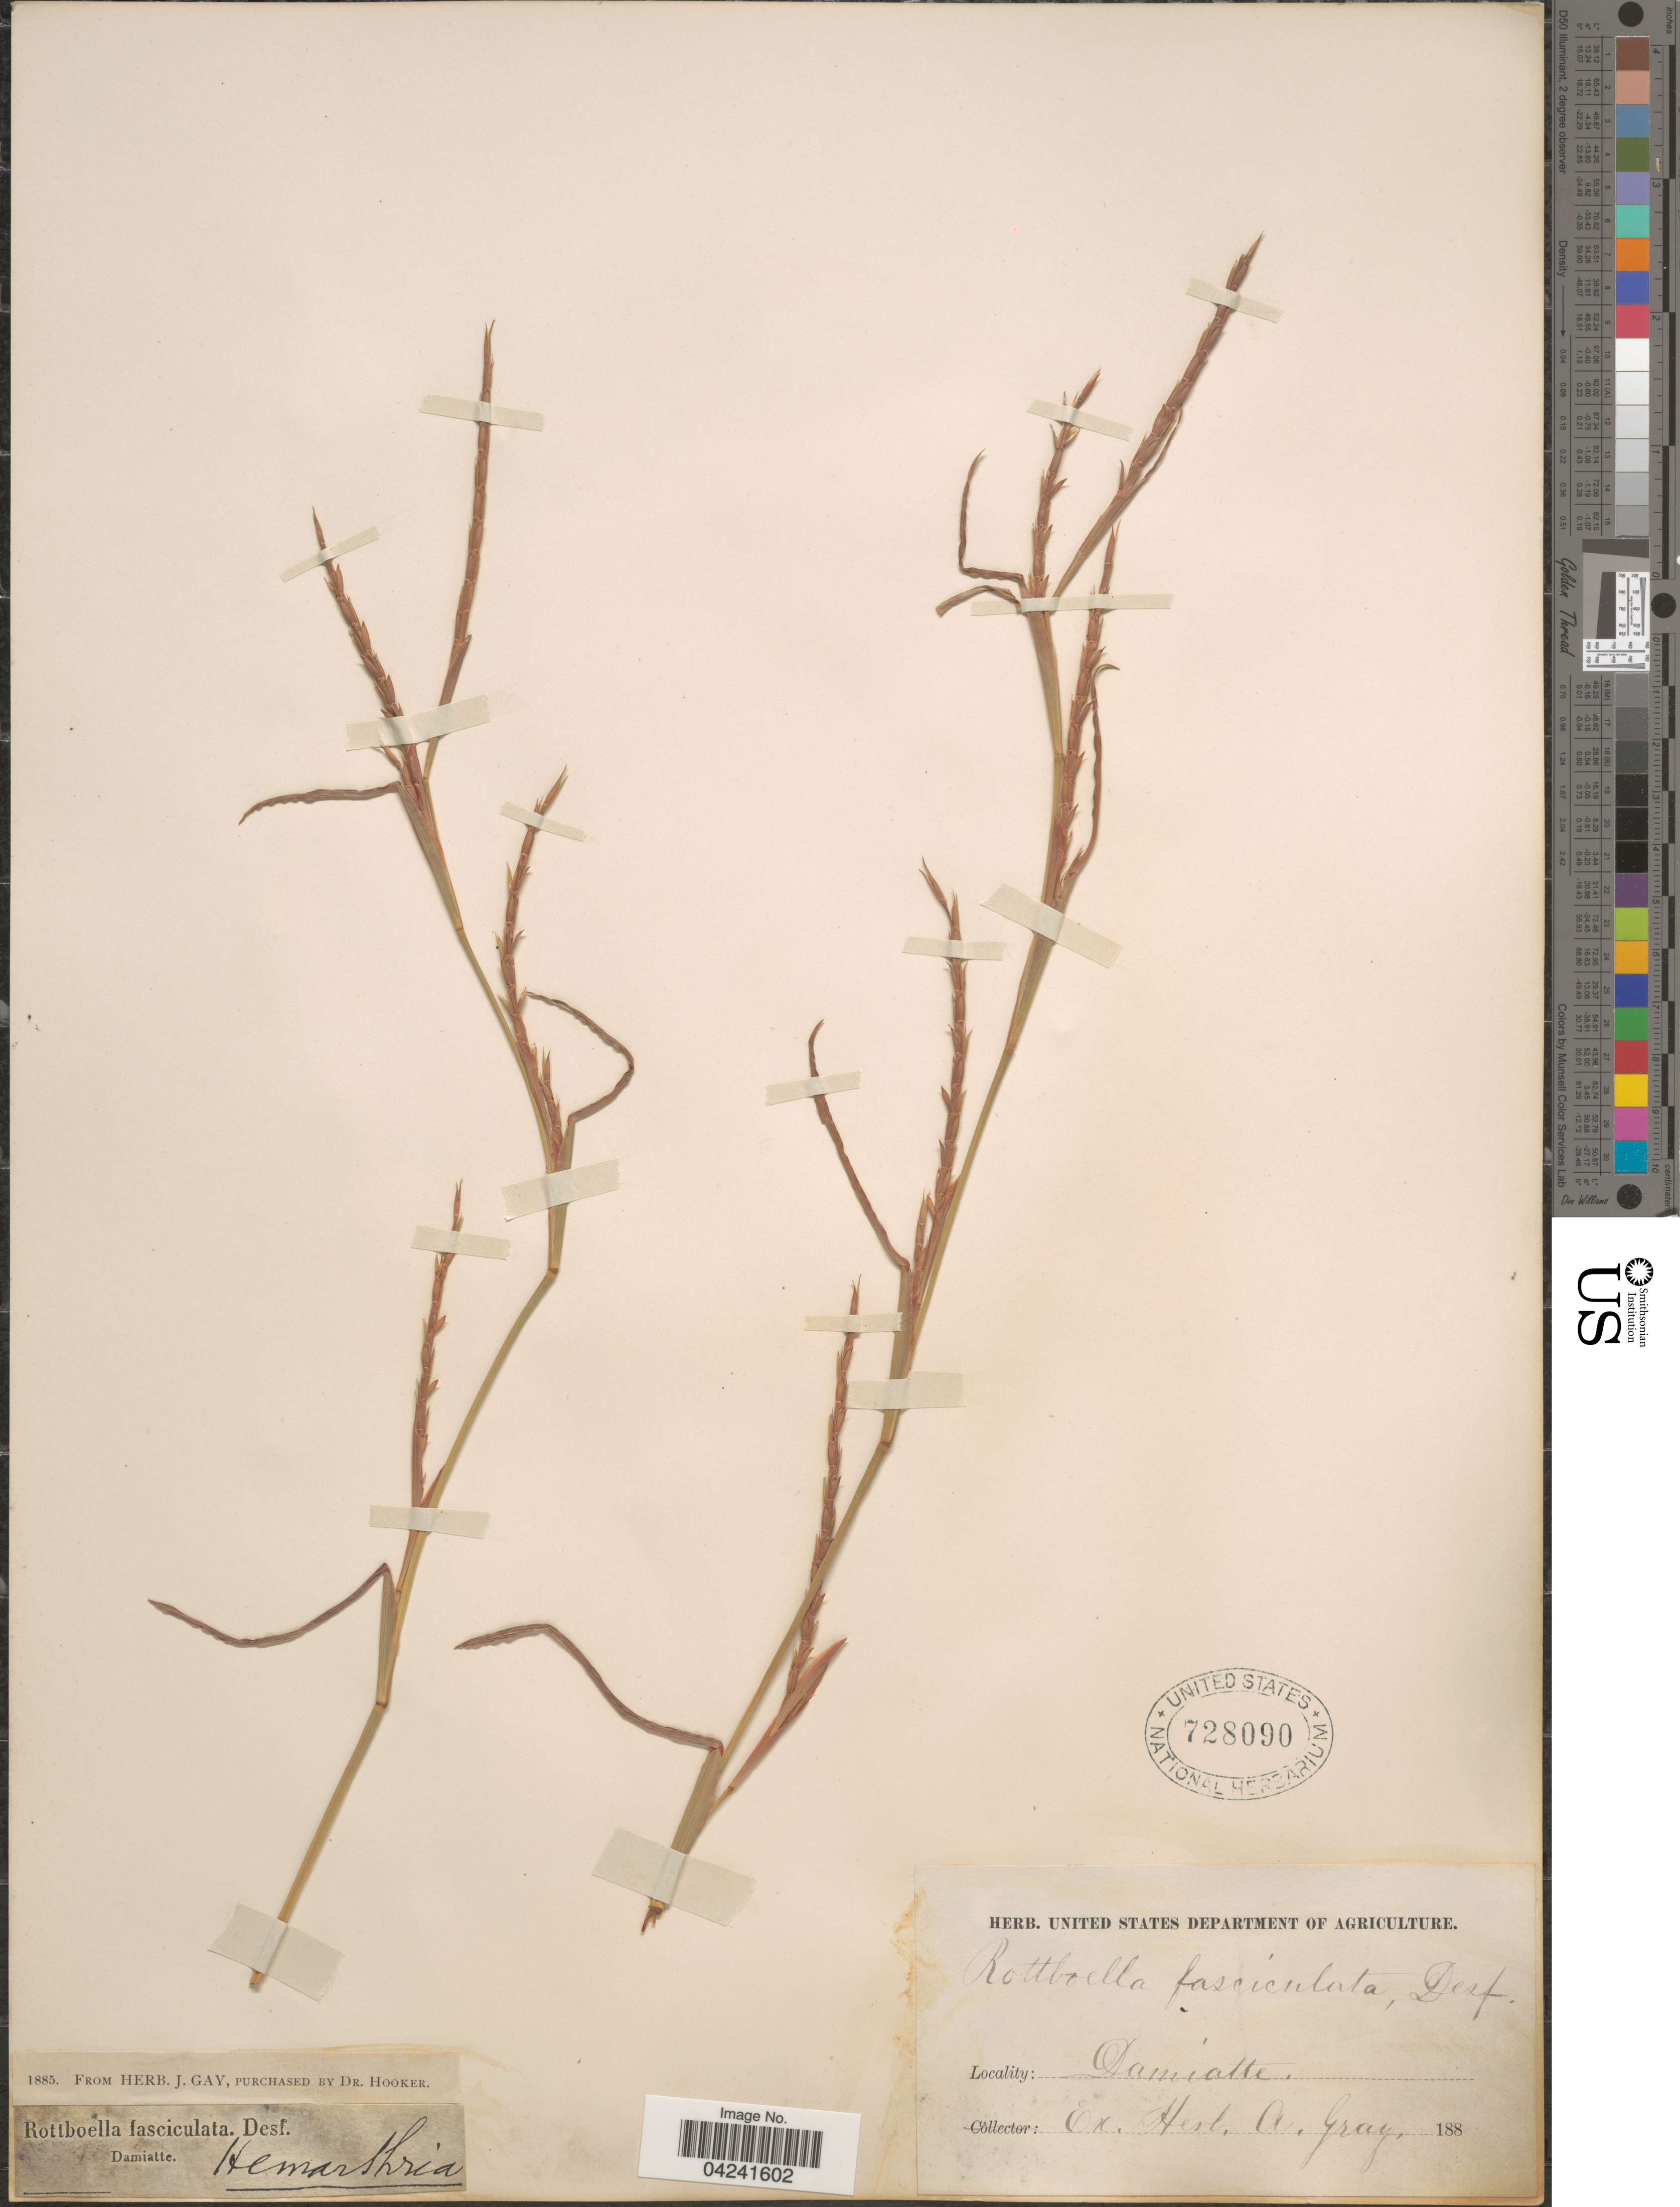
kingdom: Plantae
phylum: Tracheophyta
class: Liliopsida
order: Poales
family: Poaceae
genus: Hemarthria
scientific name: Hemarthria compressa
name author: (L.) R. Br.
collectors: ex herb. Gray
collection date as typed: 188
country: France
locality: Damiatte.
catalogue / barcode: US 728090